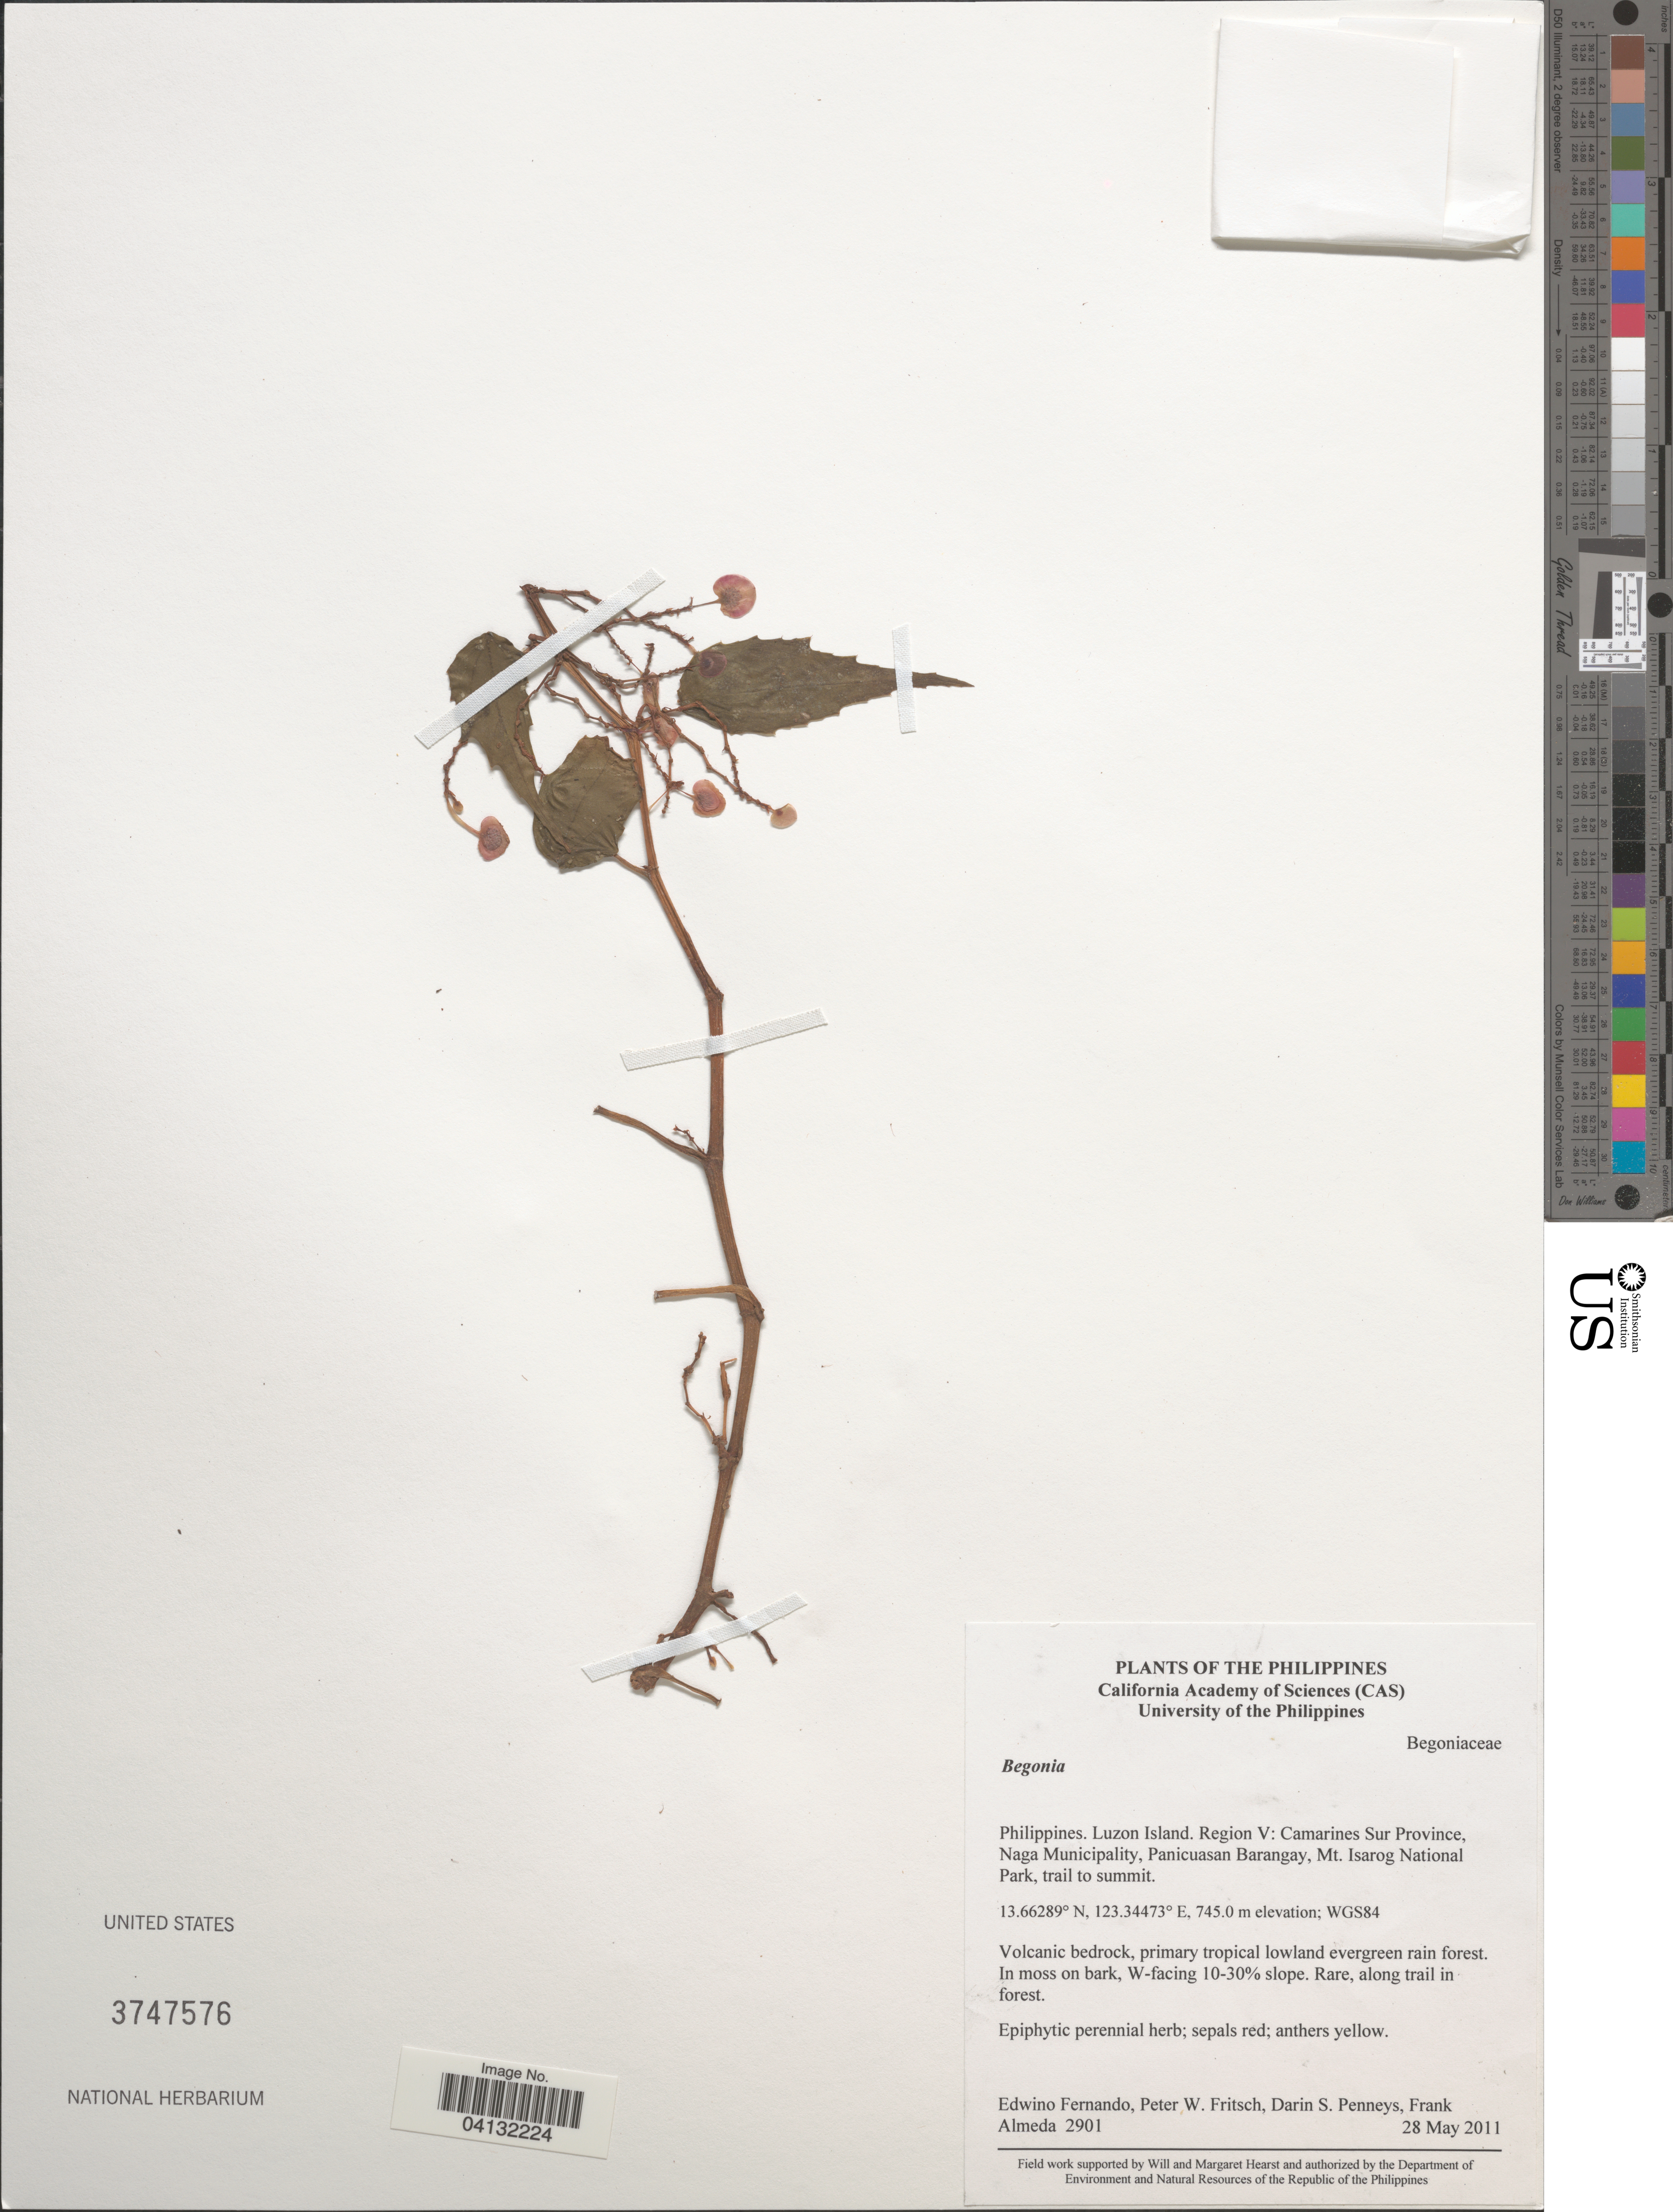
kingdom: Plantae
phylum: Tracheophyta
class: Magnoliopsida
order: Cucurbitales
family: Begoniaceae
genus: Begonia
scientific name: Begonia sp.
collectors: E. S. Fernando, P. W. Fritsch, D. S. Penneys & F. Almeda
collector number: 2901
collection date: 2011-05-28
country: Philippines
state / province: Bicol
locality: Luzon Island. Region V: Camarines Sur Province, Naga Municipality, Panicuasan Barangay, Mt. Isarog National Park, trail to summit. WGS84. W-facing 10-30% slope.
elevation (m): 745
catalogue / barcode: US 3747576